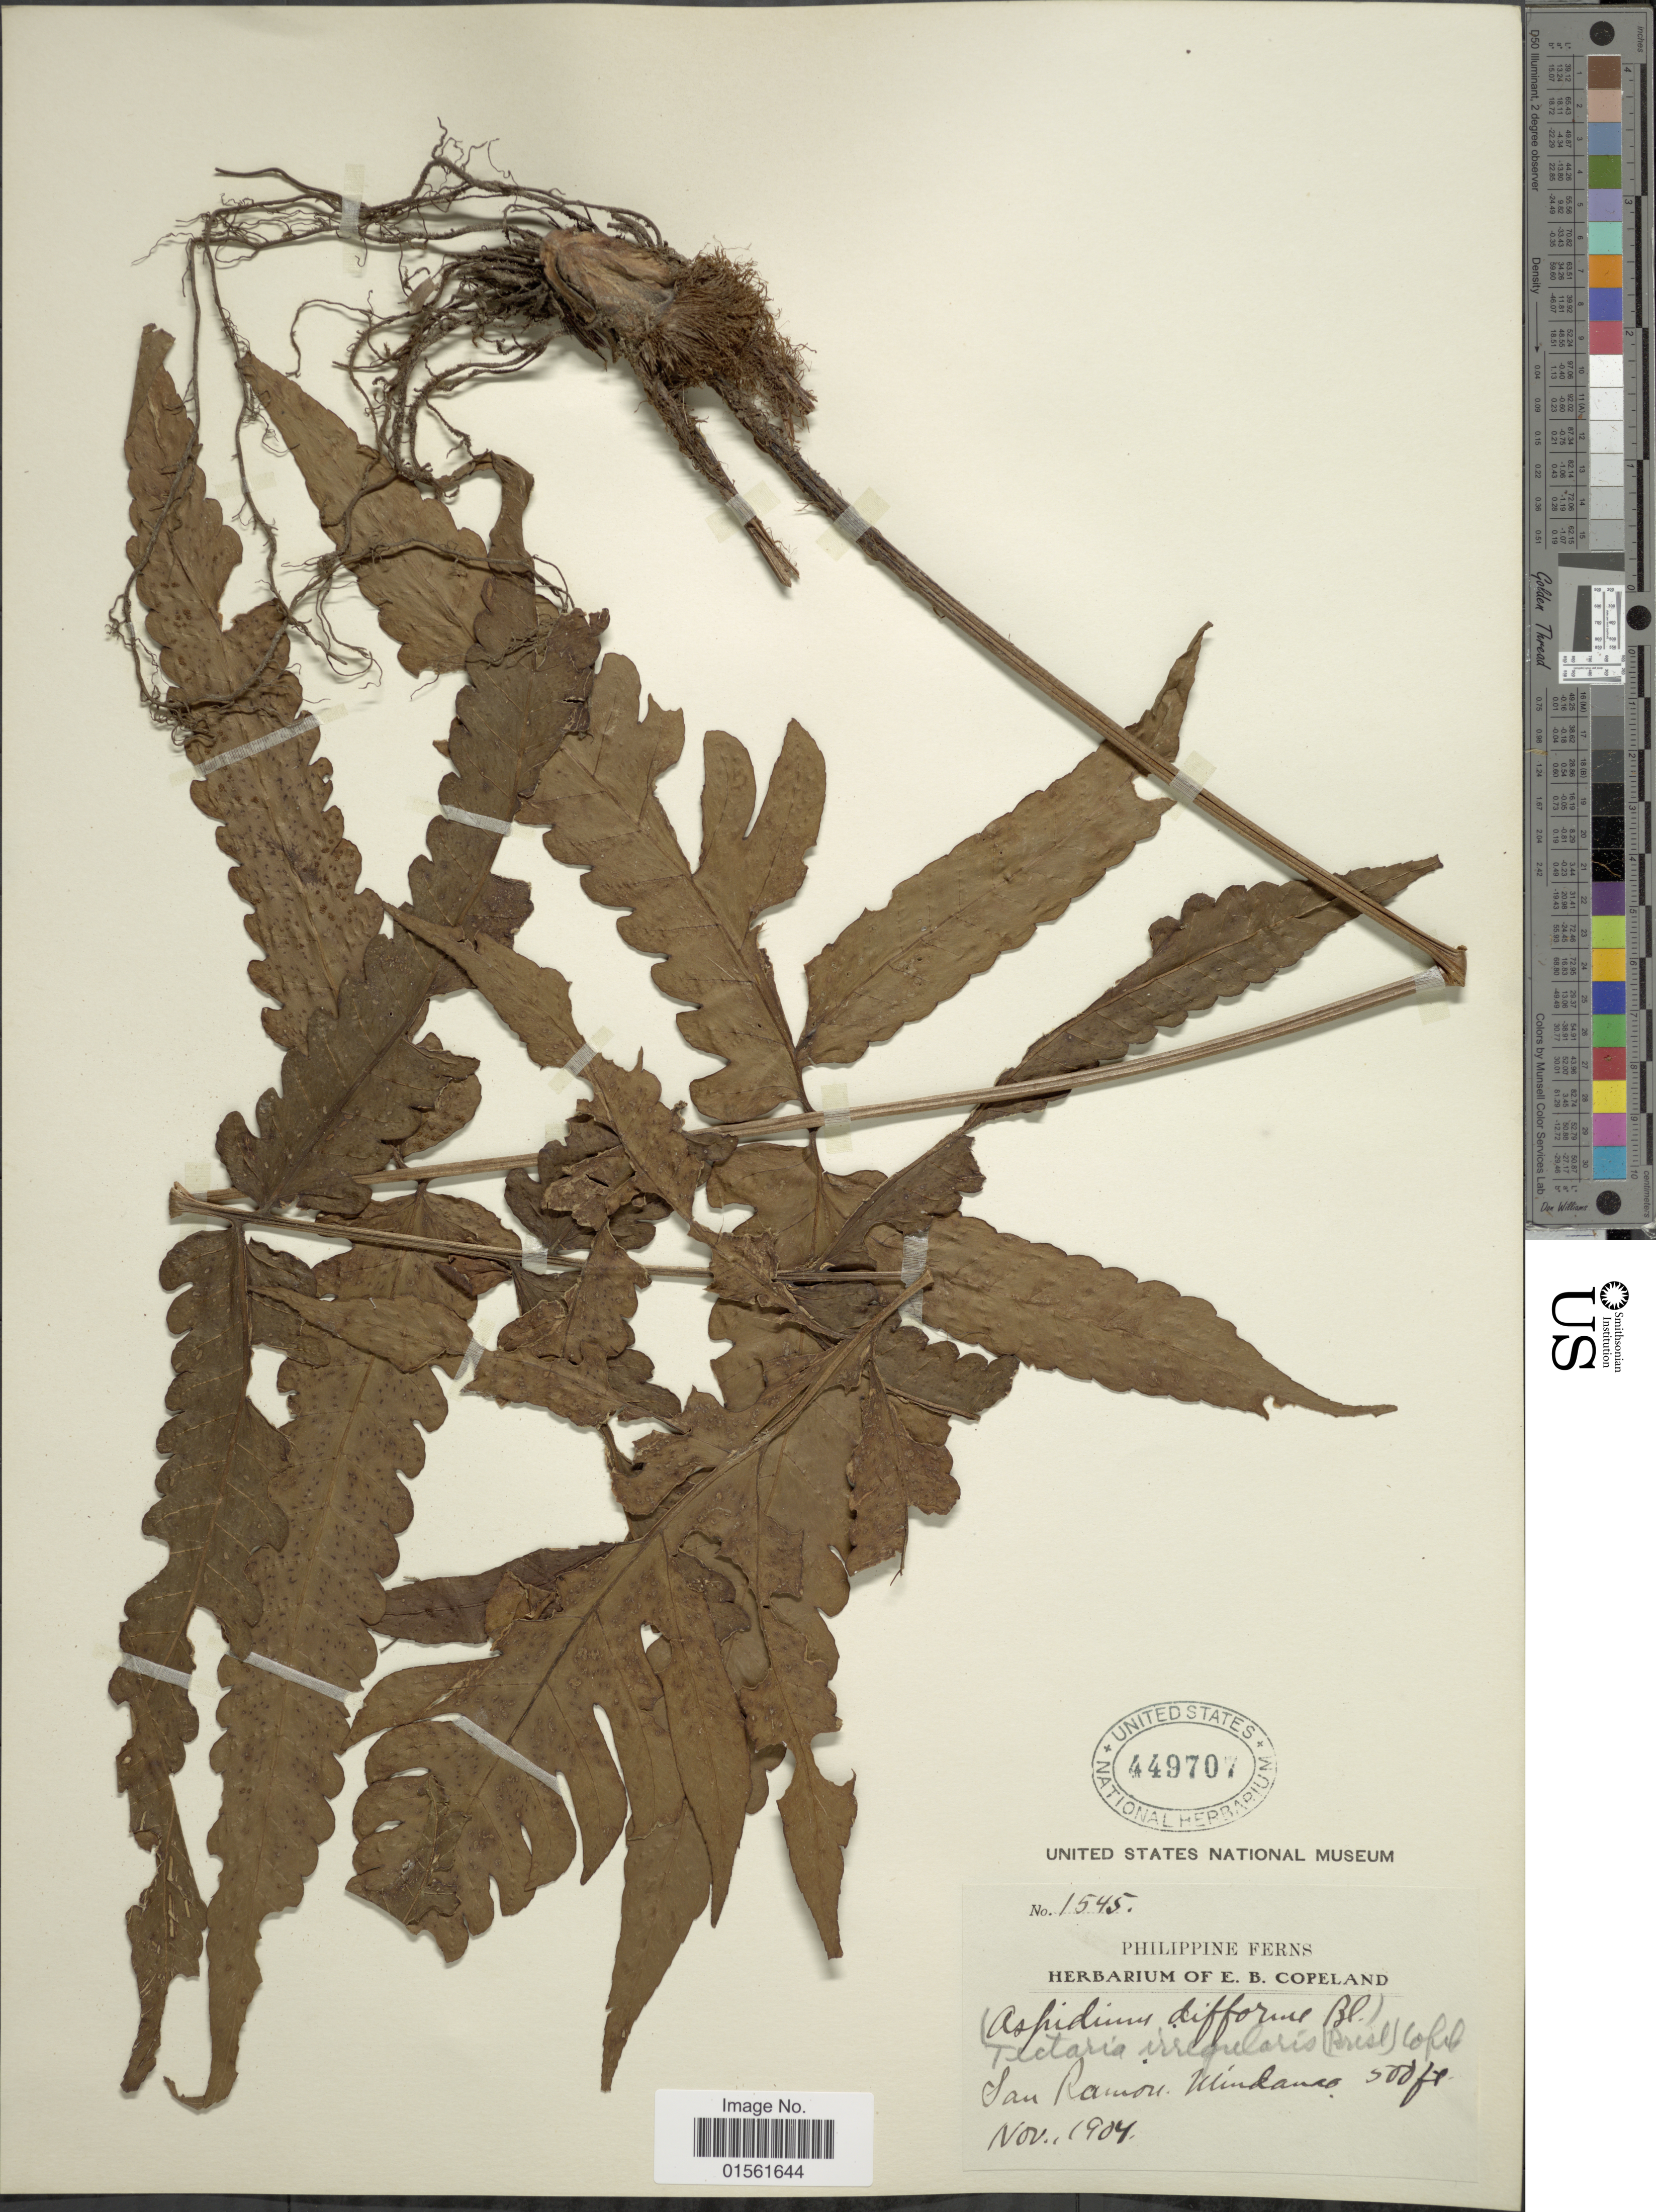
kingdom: Plantae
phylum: Tracheophyta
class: Polypodiopsida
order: Polypodiales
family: Dryopteridaceae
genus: Pleocnemia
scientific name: Pleocnemia irregularis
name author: (C. Presl) Holttum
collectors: ex herb. E. B. Copeland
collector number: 1545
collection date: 1904-11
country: Philippines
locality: San Ramon, Mindanao.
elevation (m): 152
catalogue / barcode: US 449707